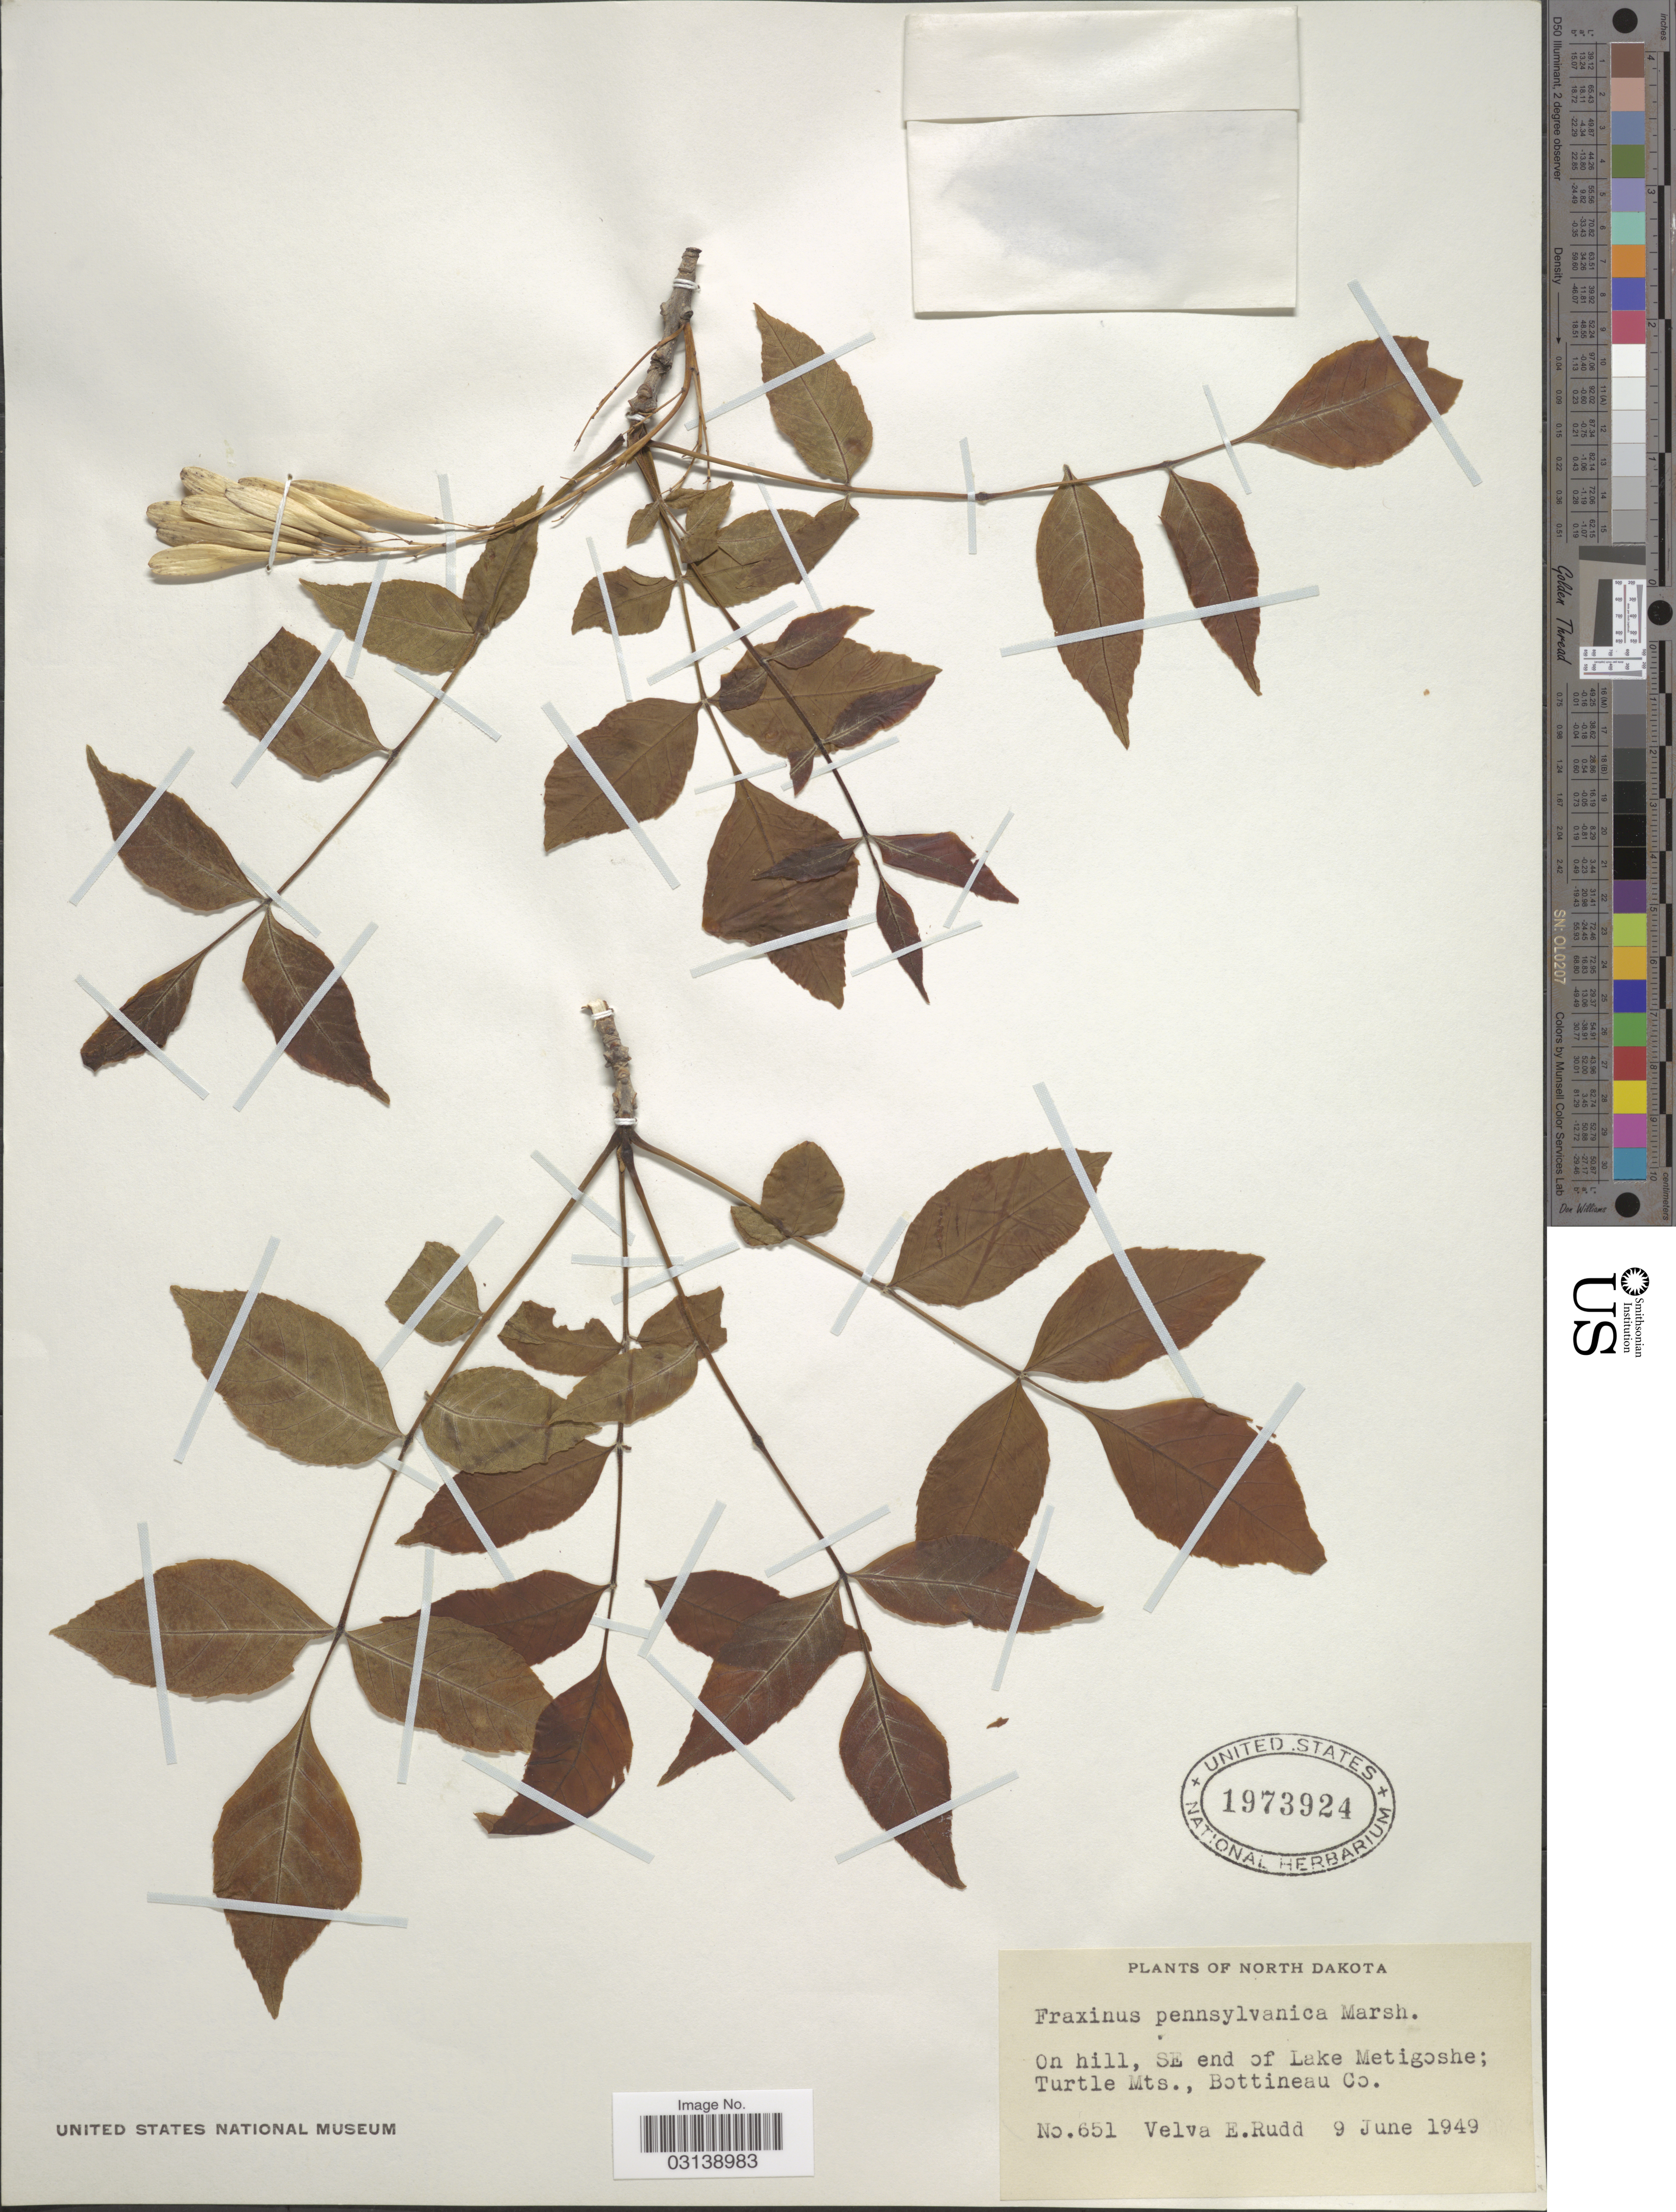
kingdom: Plantae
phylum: Tracheophyta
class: Magnoliopsida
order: Lamiales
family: Oleaceae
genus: Fraxinus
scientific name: Fraxinus pennsylvanica var. pubescens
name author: (Lam.) Lingelsh.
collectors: V. E. Rudd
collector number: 651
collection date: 1949-06-09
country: United States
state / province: North Dakota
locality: SE end of Lake Metigoshe; Turtle Mts., Bottineau Co.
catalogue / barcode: US 1973924